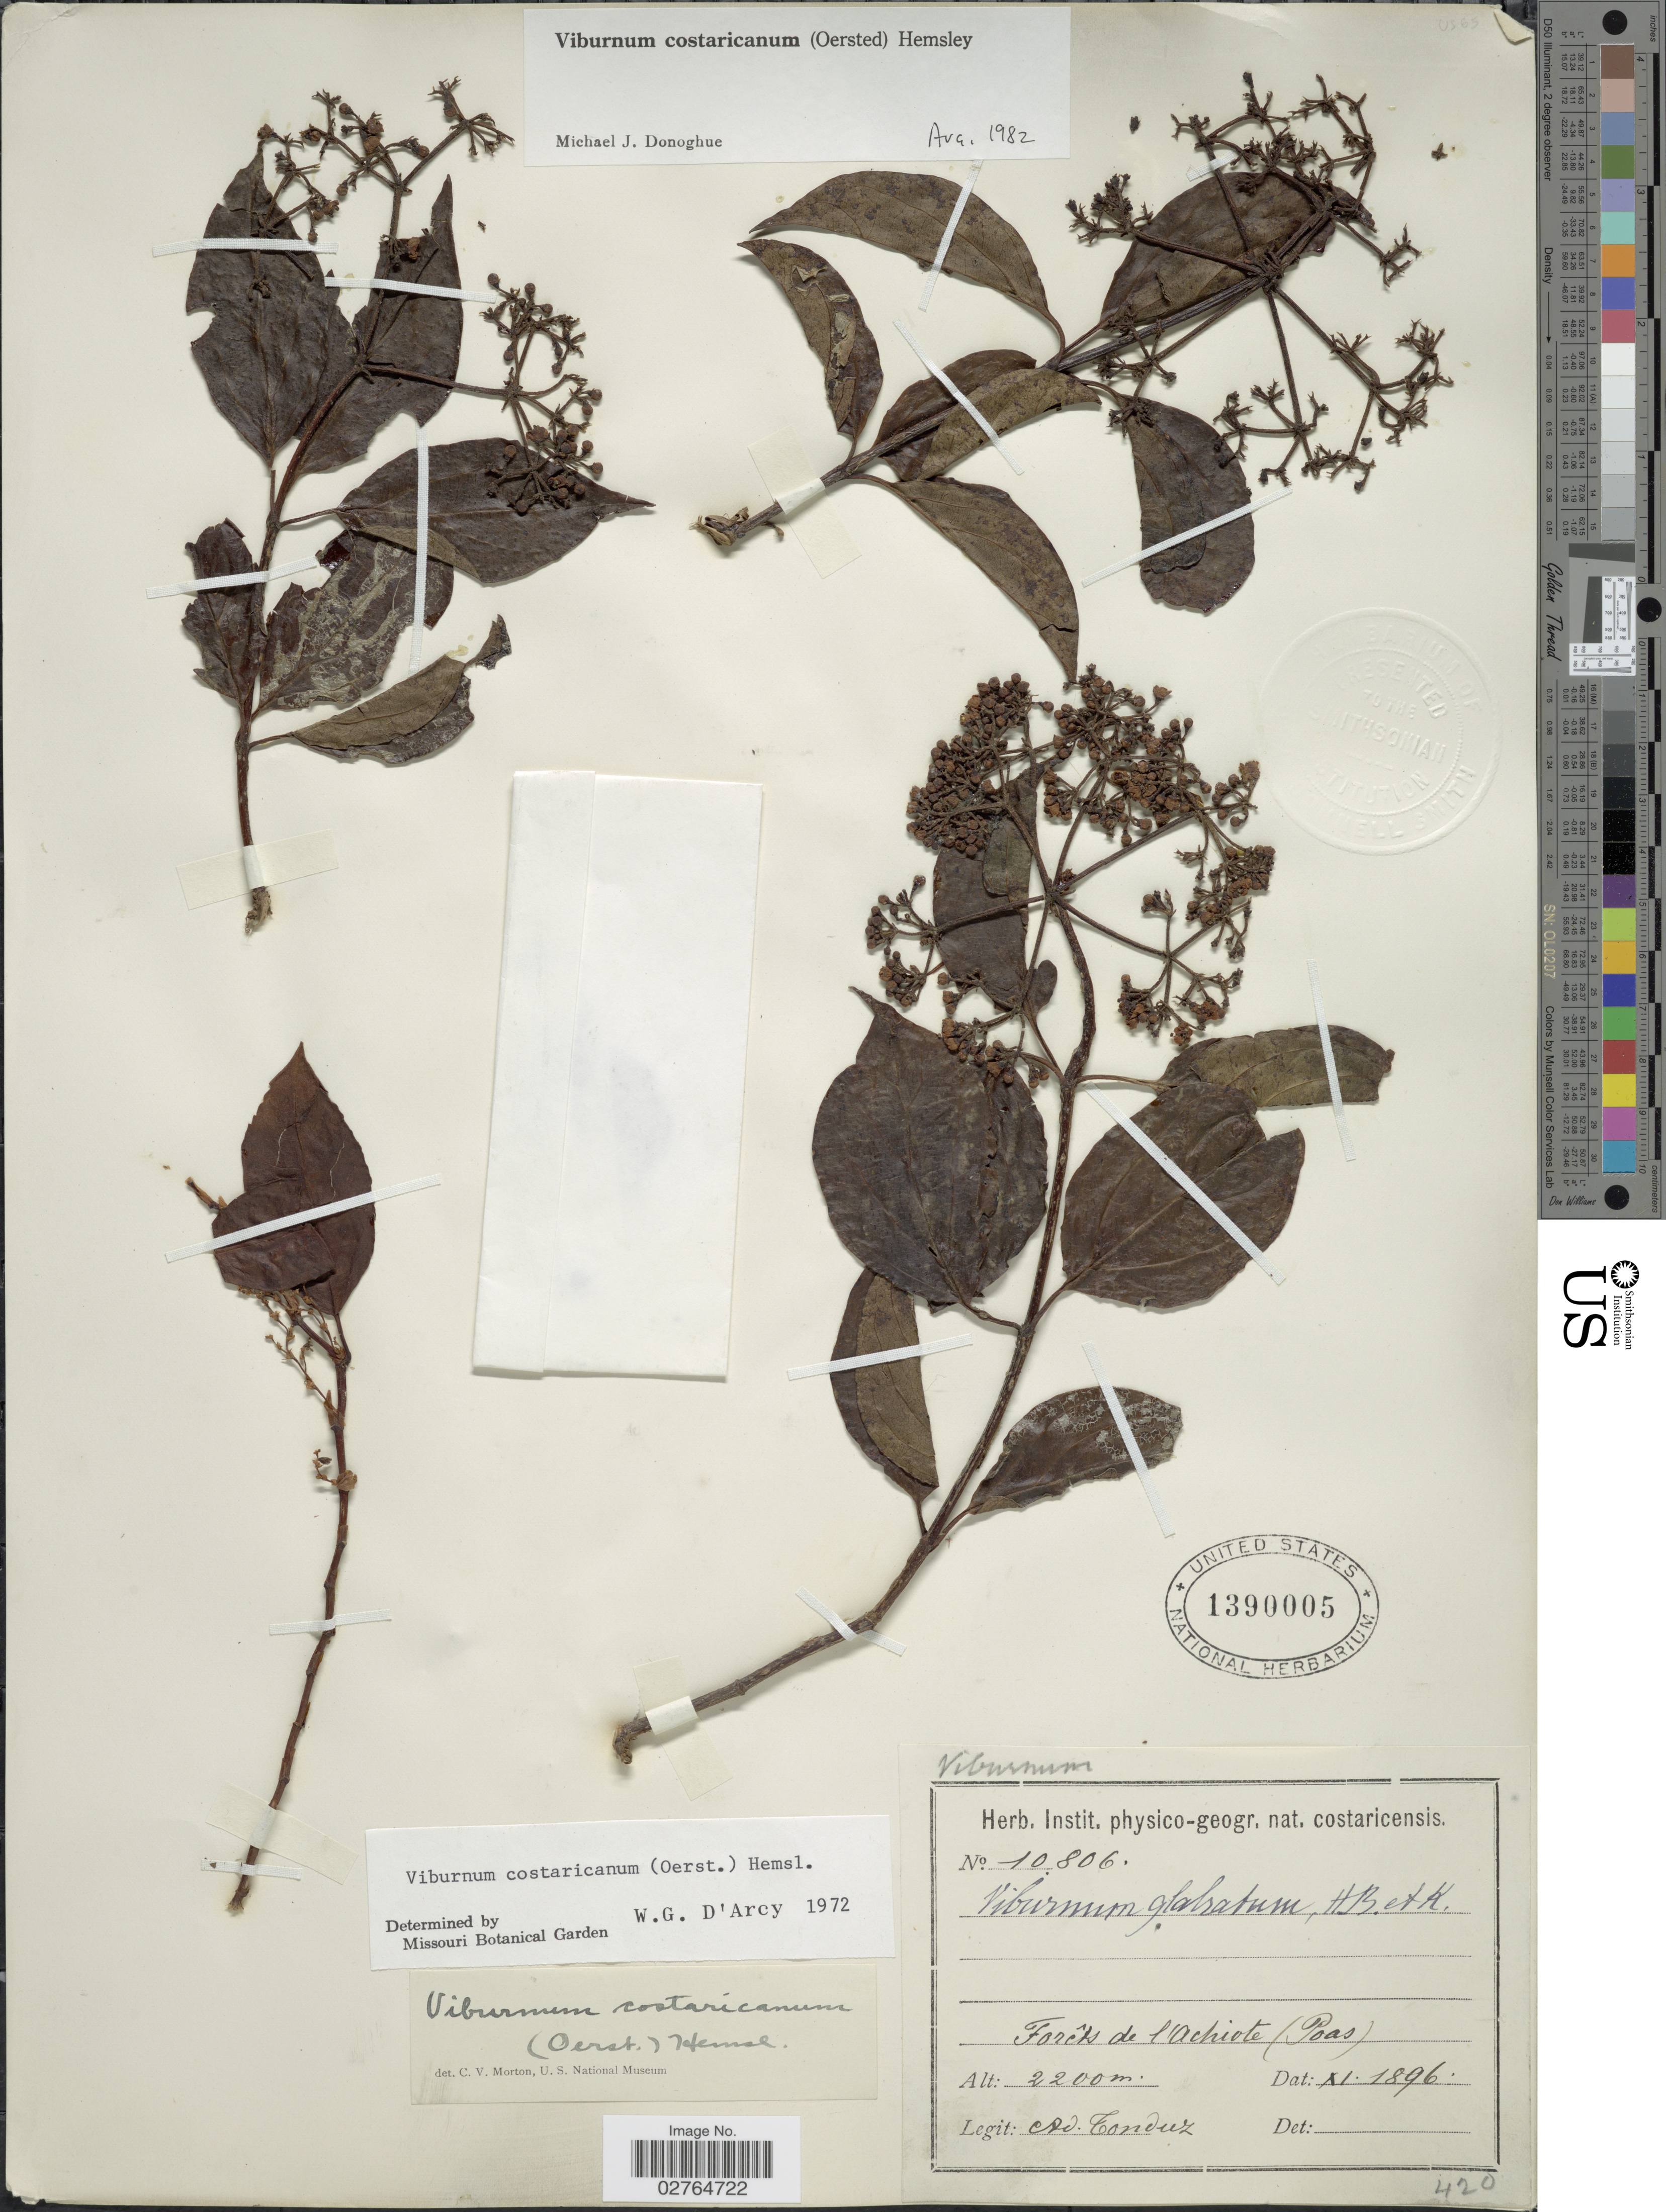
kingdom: Plantae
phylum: Tracheophyta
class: Magnoliopsida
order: Dipsacales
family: Viburnaceae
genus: Viburnum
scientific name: Viburnum costaricanum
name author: (Oerst.) Hemsl.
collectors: A. Tonduz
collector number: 10806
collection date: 1896-11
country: Costa Rica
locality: Forêts de l'Achiote (Poas).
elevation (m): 2200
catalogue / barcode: US 1390005